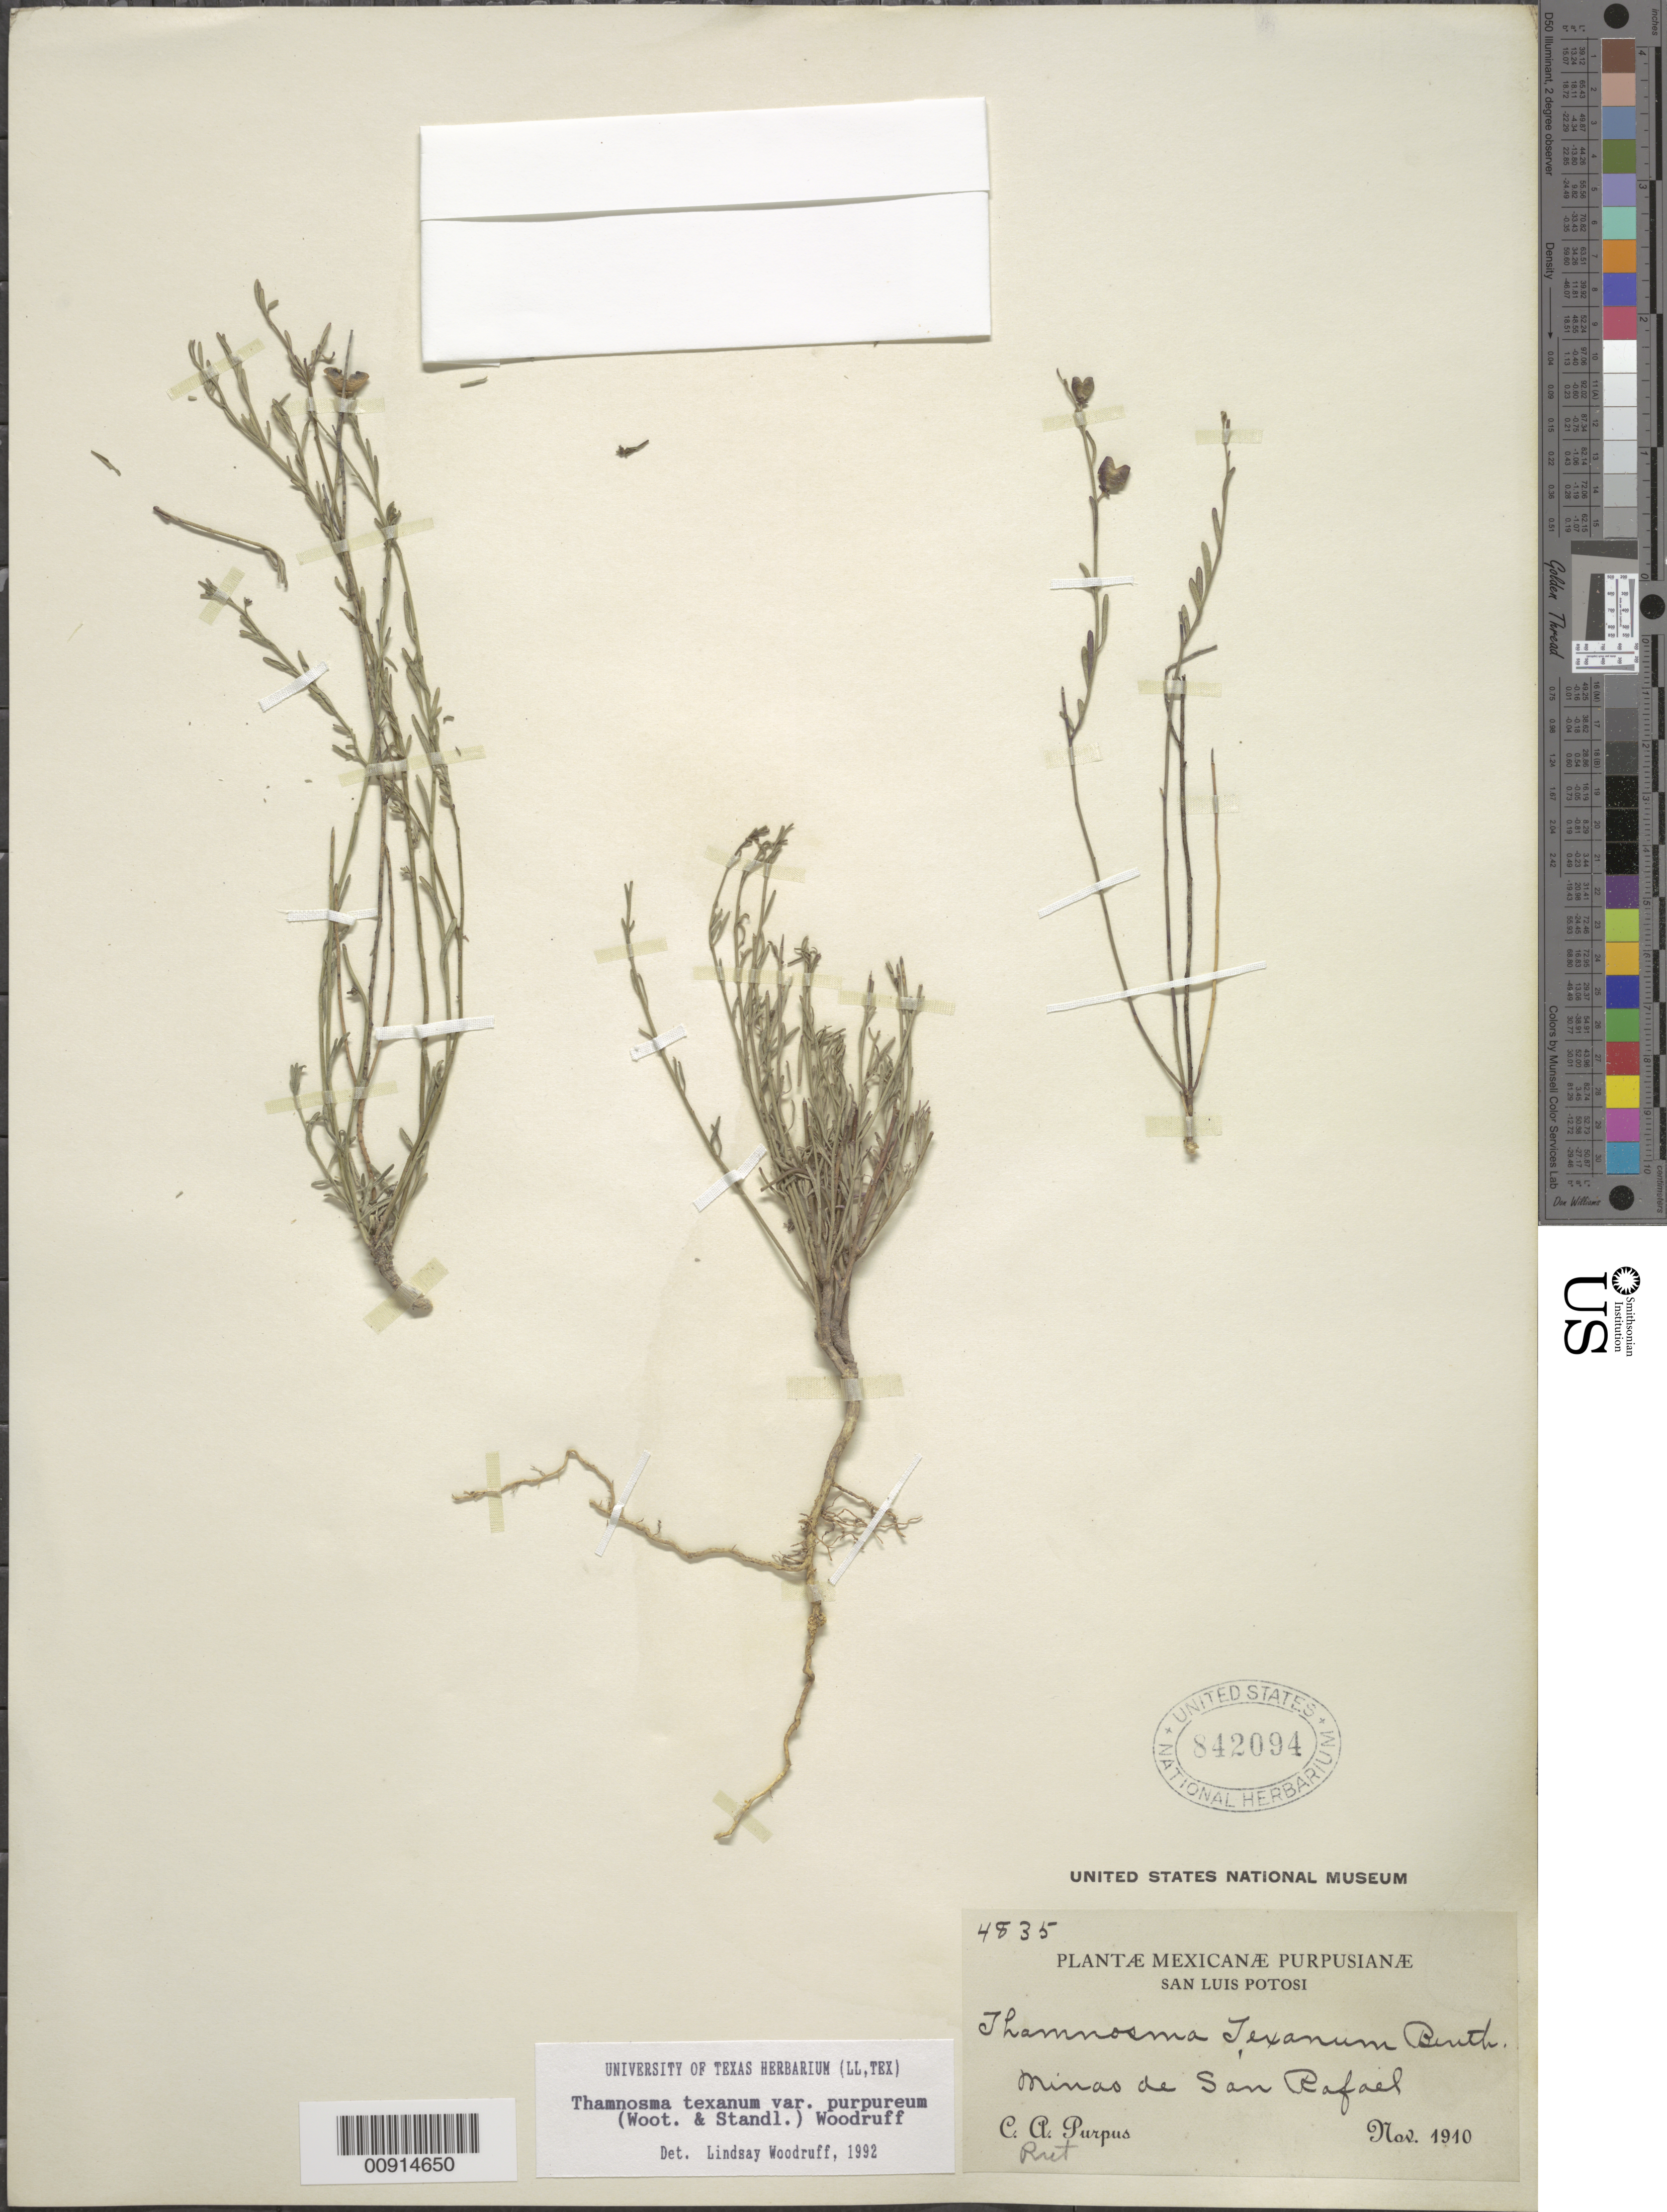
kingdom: Plantae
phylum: Tracheophyta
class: Magnoliopsida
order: Sapindales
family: Rutaceae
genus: Thamnosma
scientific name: Thamnosma texana var. purpurea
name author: (Wooton & Standl.) Woodruff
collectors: C. A. Purpus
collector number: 4835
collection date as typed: Nov 1910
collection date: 1910-11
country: Mexico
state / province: San Luis Potosí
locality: San Luis Potosí: Minas de San Rafael.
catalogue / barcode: US 842094